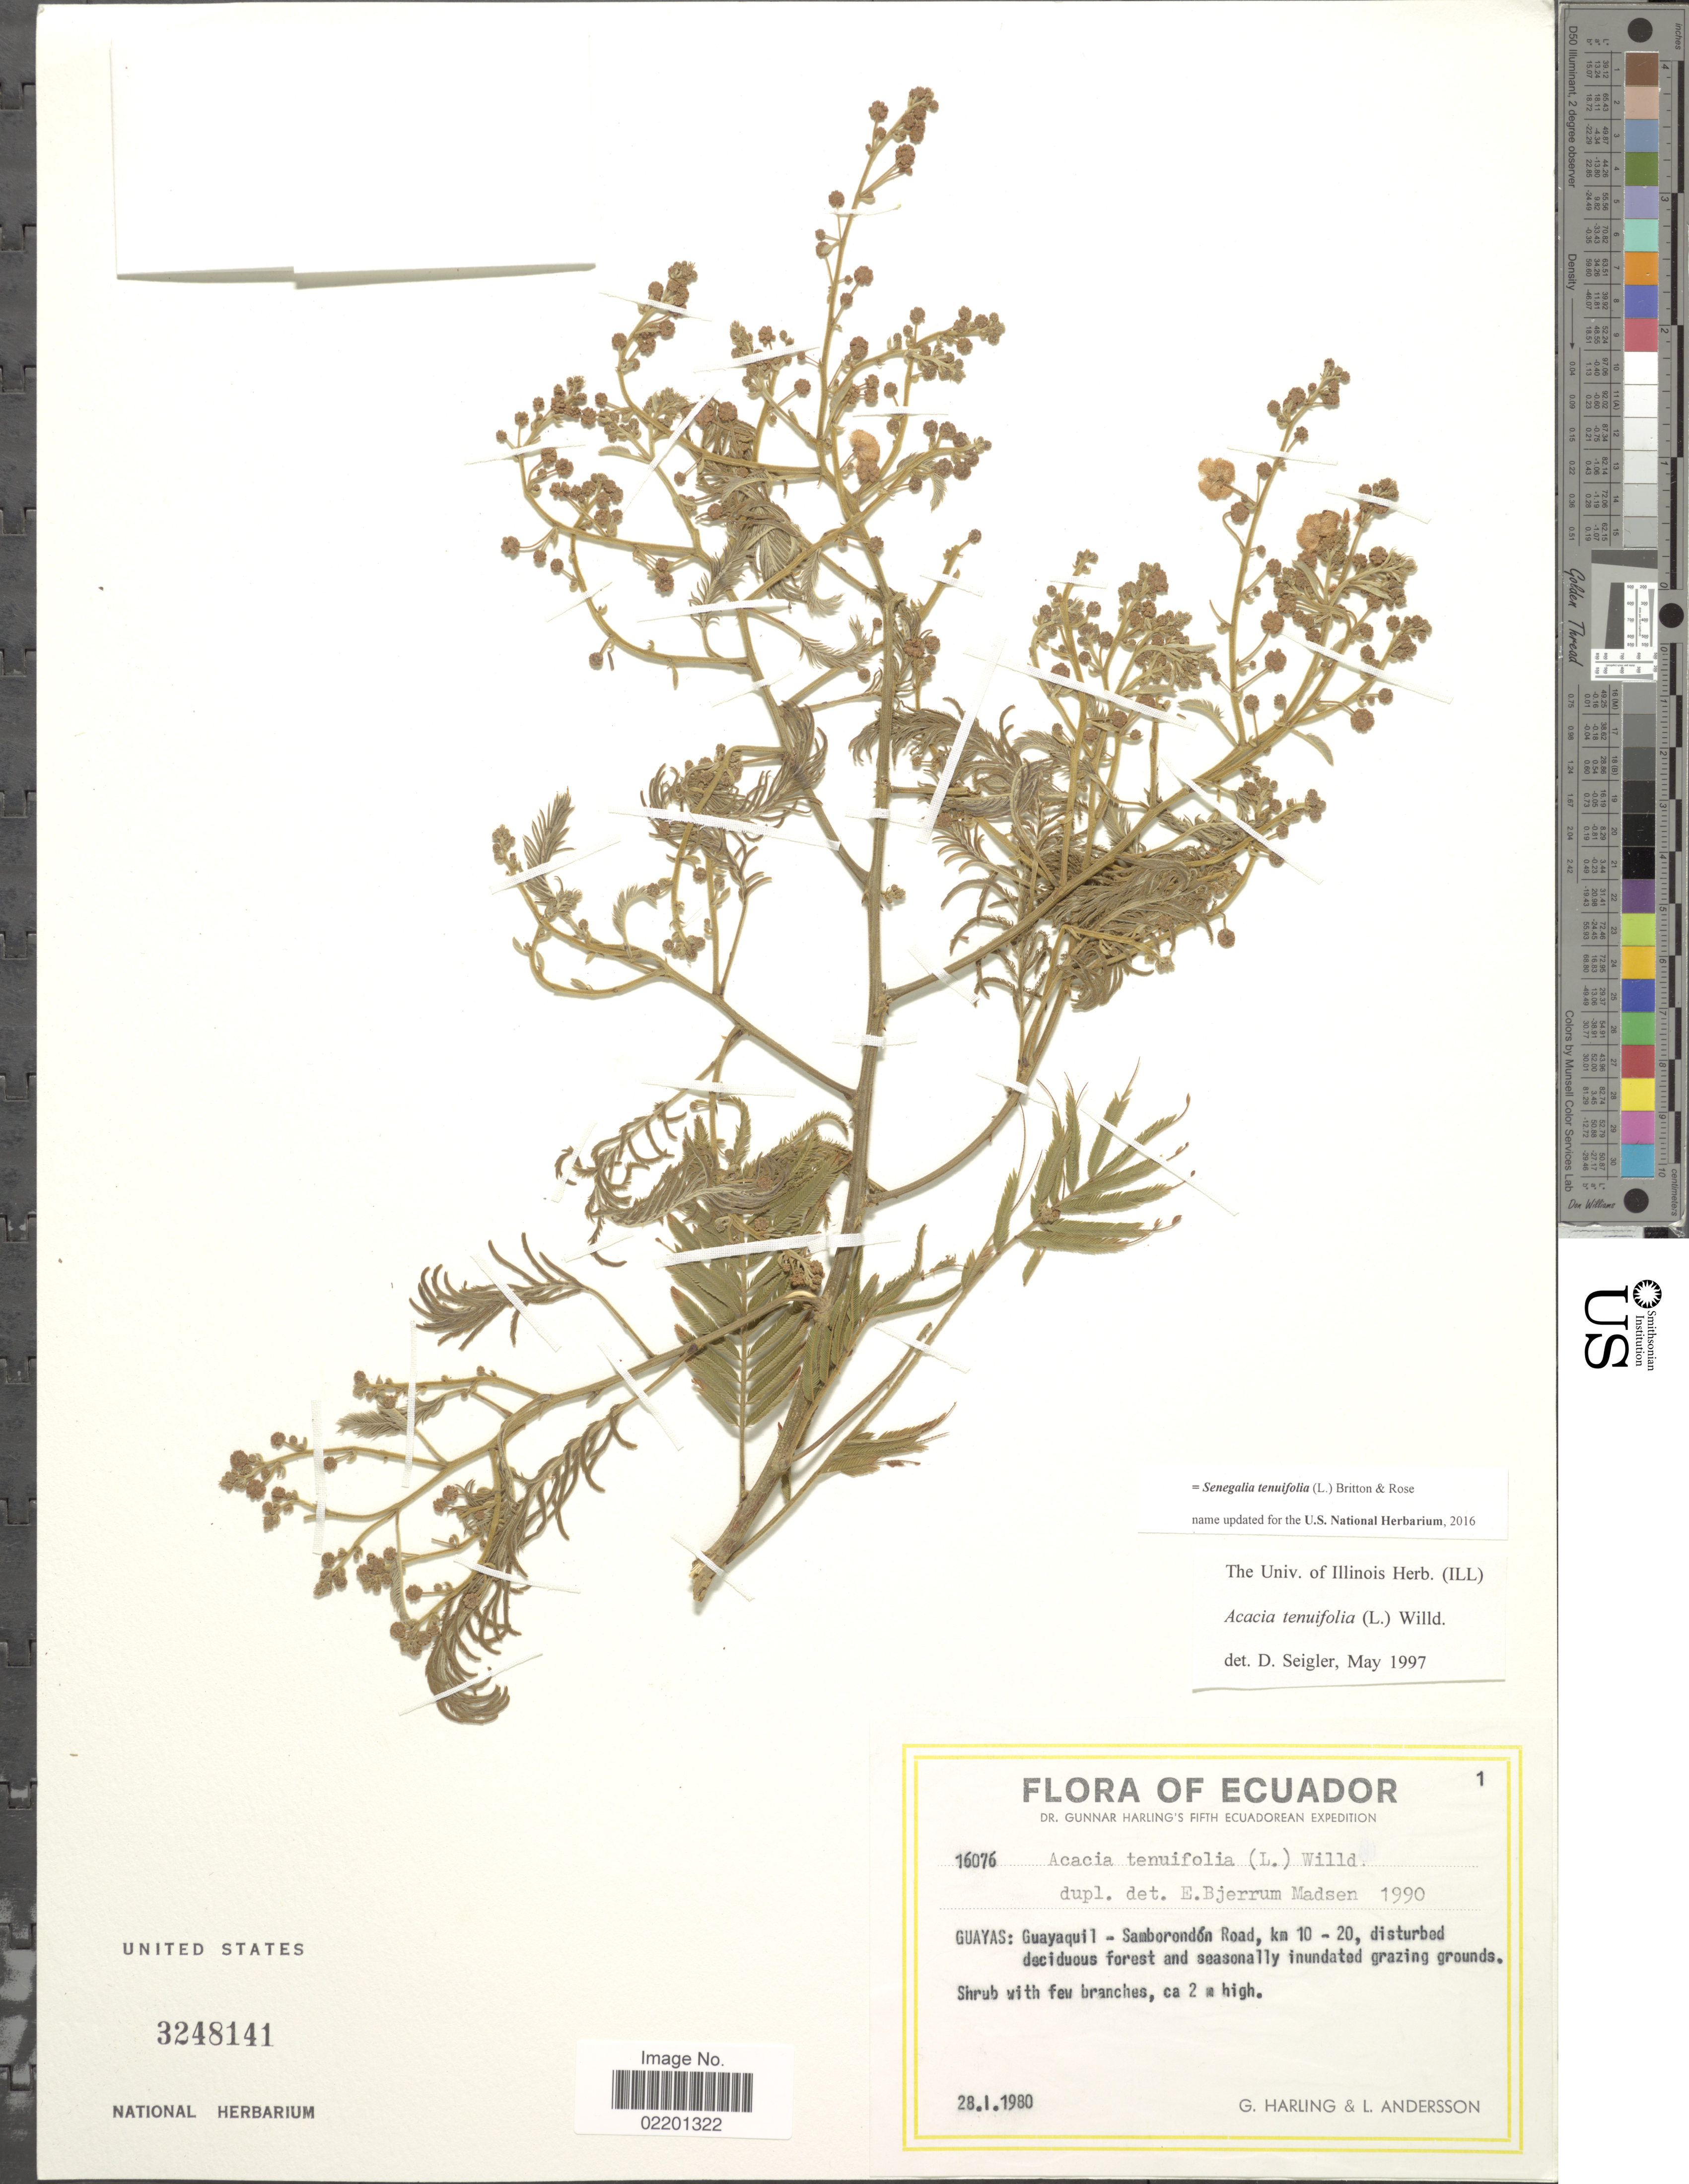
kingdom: Plantae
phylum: Tracheophyta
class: Magnoliopsida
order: Fabales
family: Fabaceae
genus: Senegalia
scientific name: Senegalia tenuifolia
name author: (L.) Britton & Rose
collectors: G. Harling & L. Andersson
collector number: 16076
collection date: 1980-01-28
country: Ecuador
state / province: Guayas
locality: Guayas: Guayaquil, Samborondon Road, km 10 - 20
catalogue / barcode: US 3248141